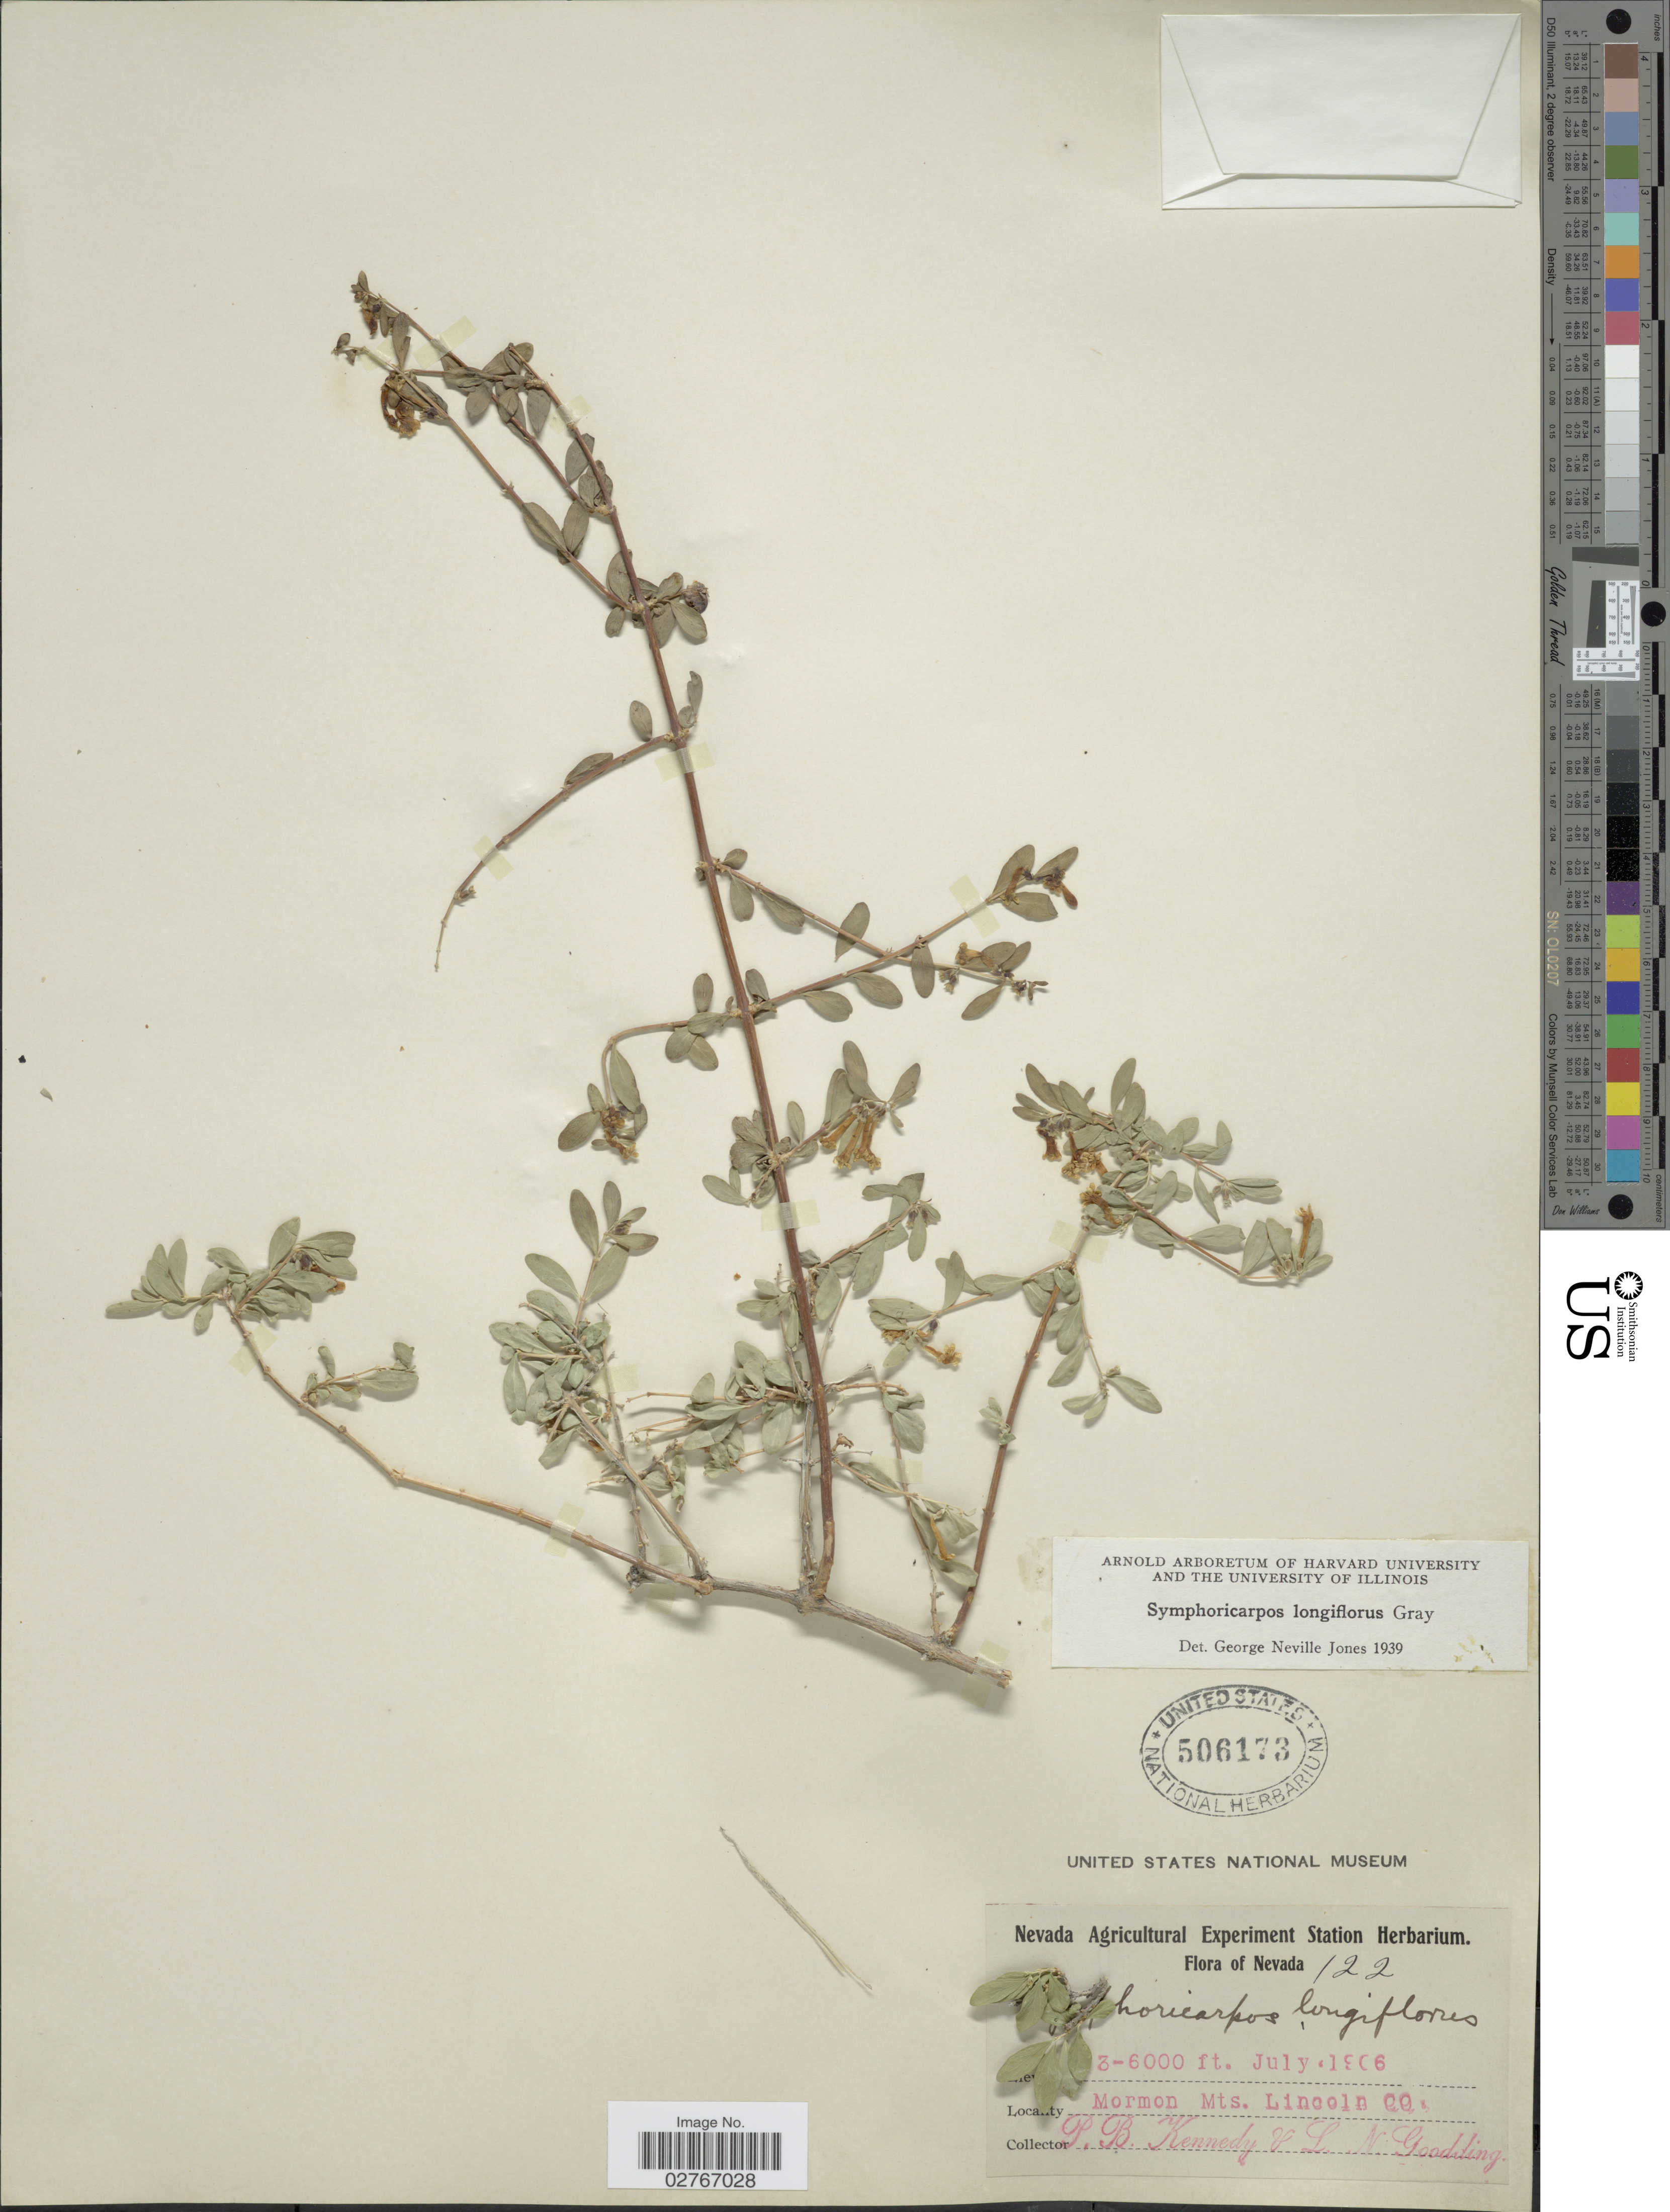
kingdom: Plantae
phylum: Tracheophyta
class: Magnoliopsida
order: Dipsacales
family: Caprifoliaceae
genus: Symphoricarpos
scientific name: Symphoricarpos longiflorus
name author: A. Gray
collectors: P. B. Kennedy & L. N. Goodding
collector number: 122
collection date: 1906-07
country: United States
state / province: Nevada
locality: Mormon Mts. Lincoln Co.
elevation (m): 914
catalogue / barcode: US 506173